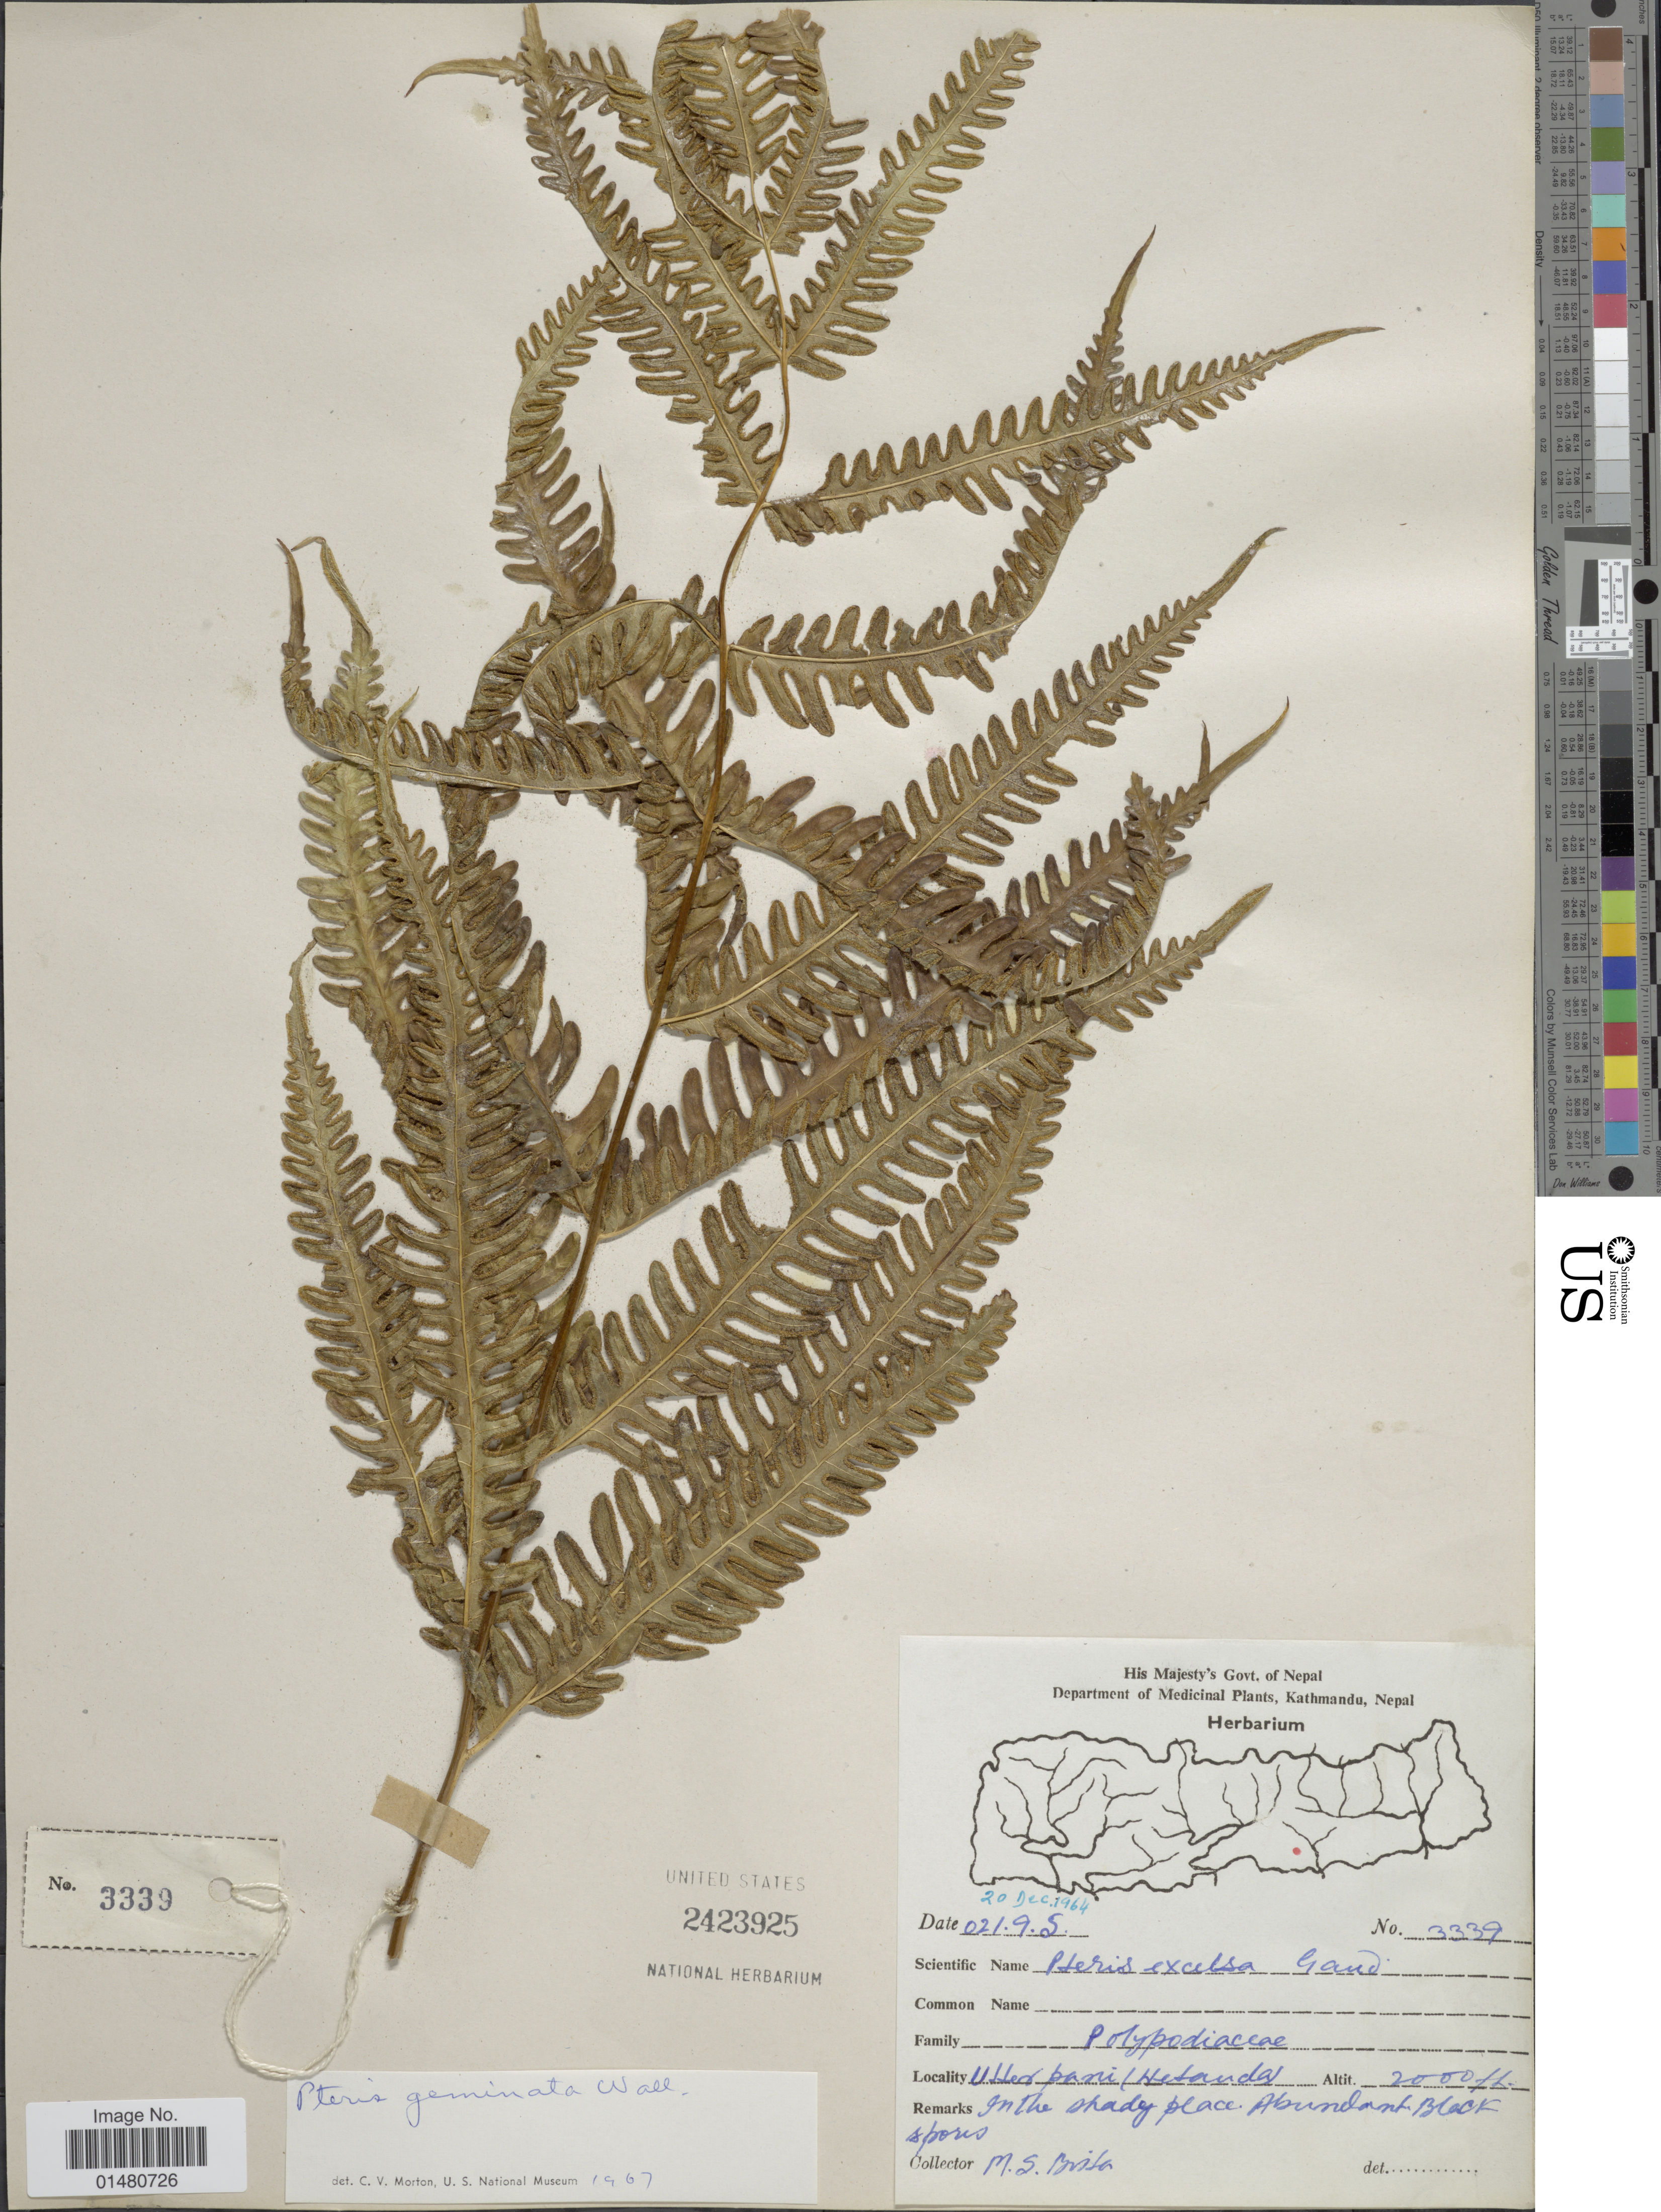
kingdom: Plantae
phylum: Tracheophyta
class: Polypodiopsida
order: Polypodiales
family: Pteridaceae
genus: Pteris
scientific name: Pteris geminata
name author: Wall.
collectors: M. Bista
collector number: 3339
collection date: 1964-12-20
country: Nepal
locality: Utter pani (wetanda) [interpreted]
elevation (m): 610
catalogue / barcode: US 2423925